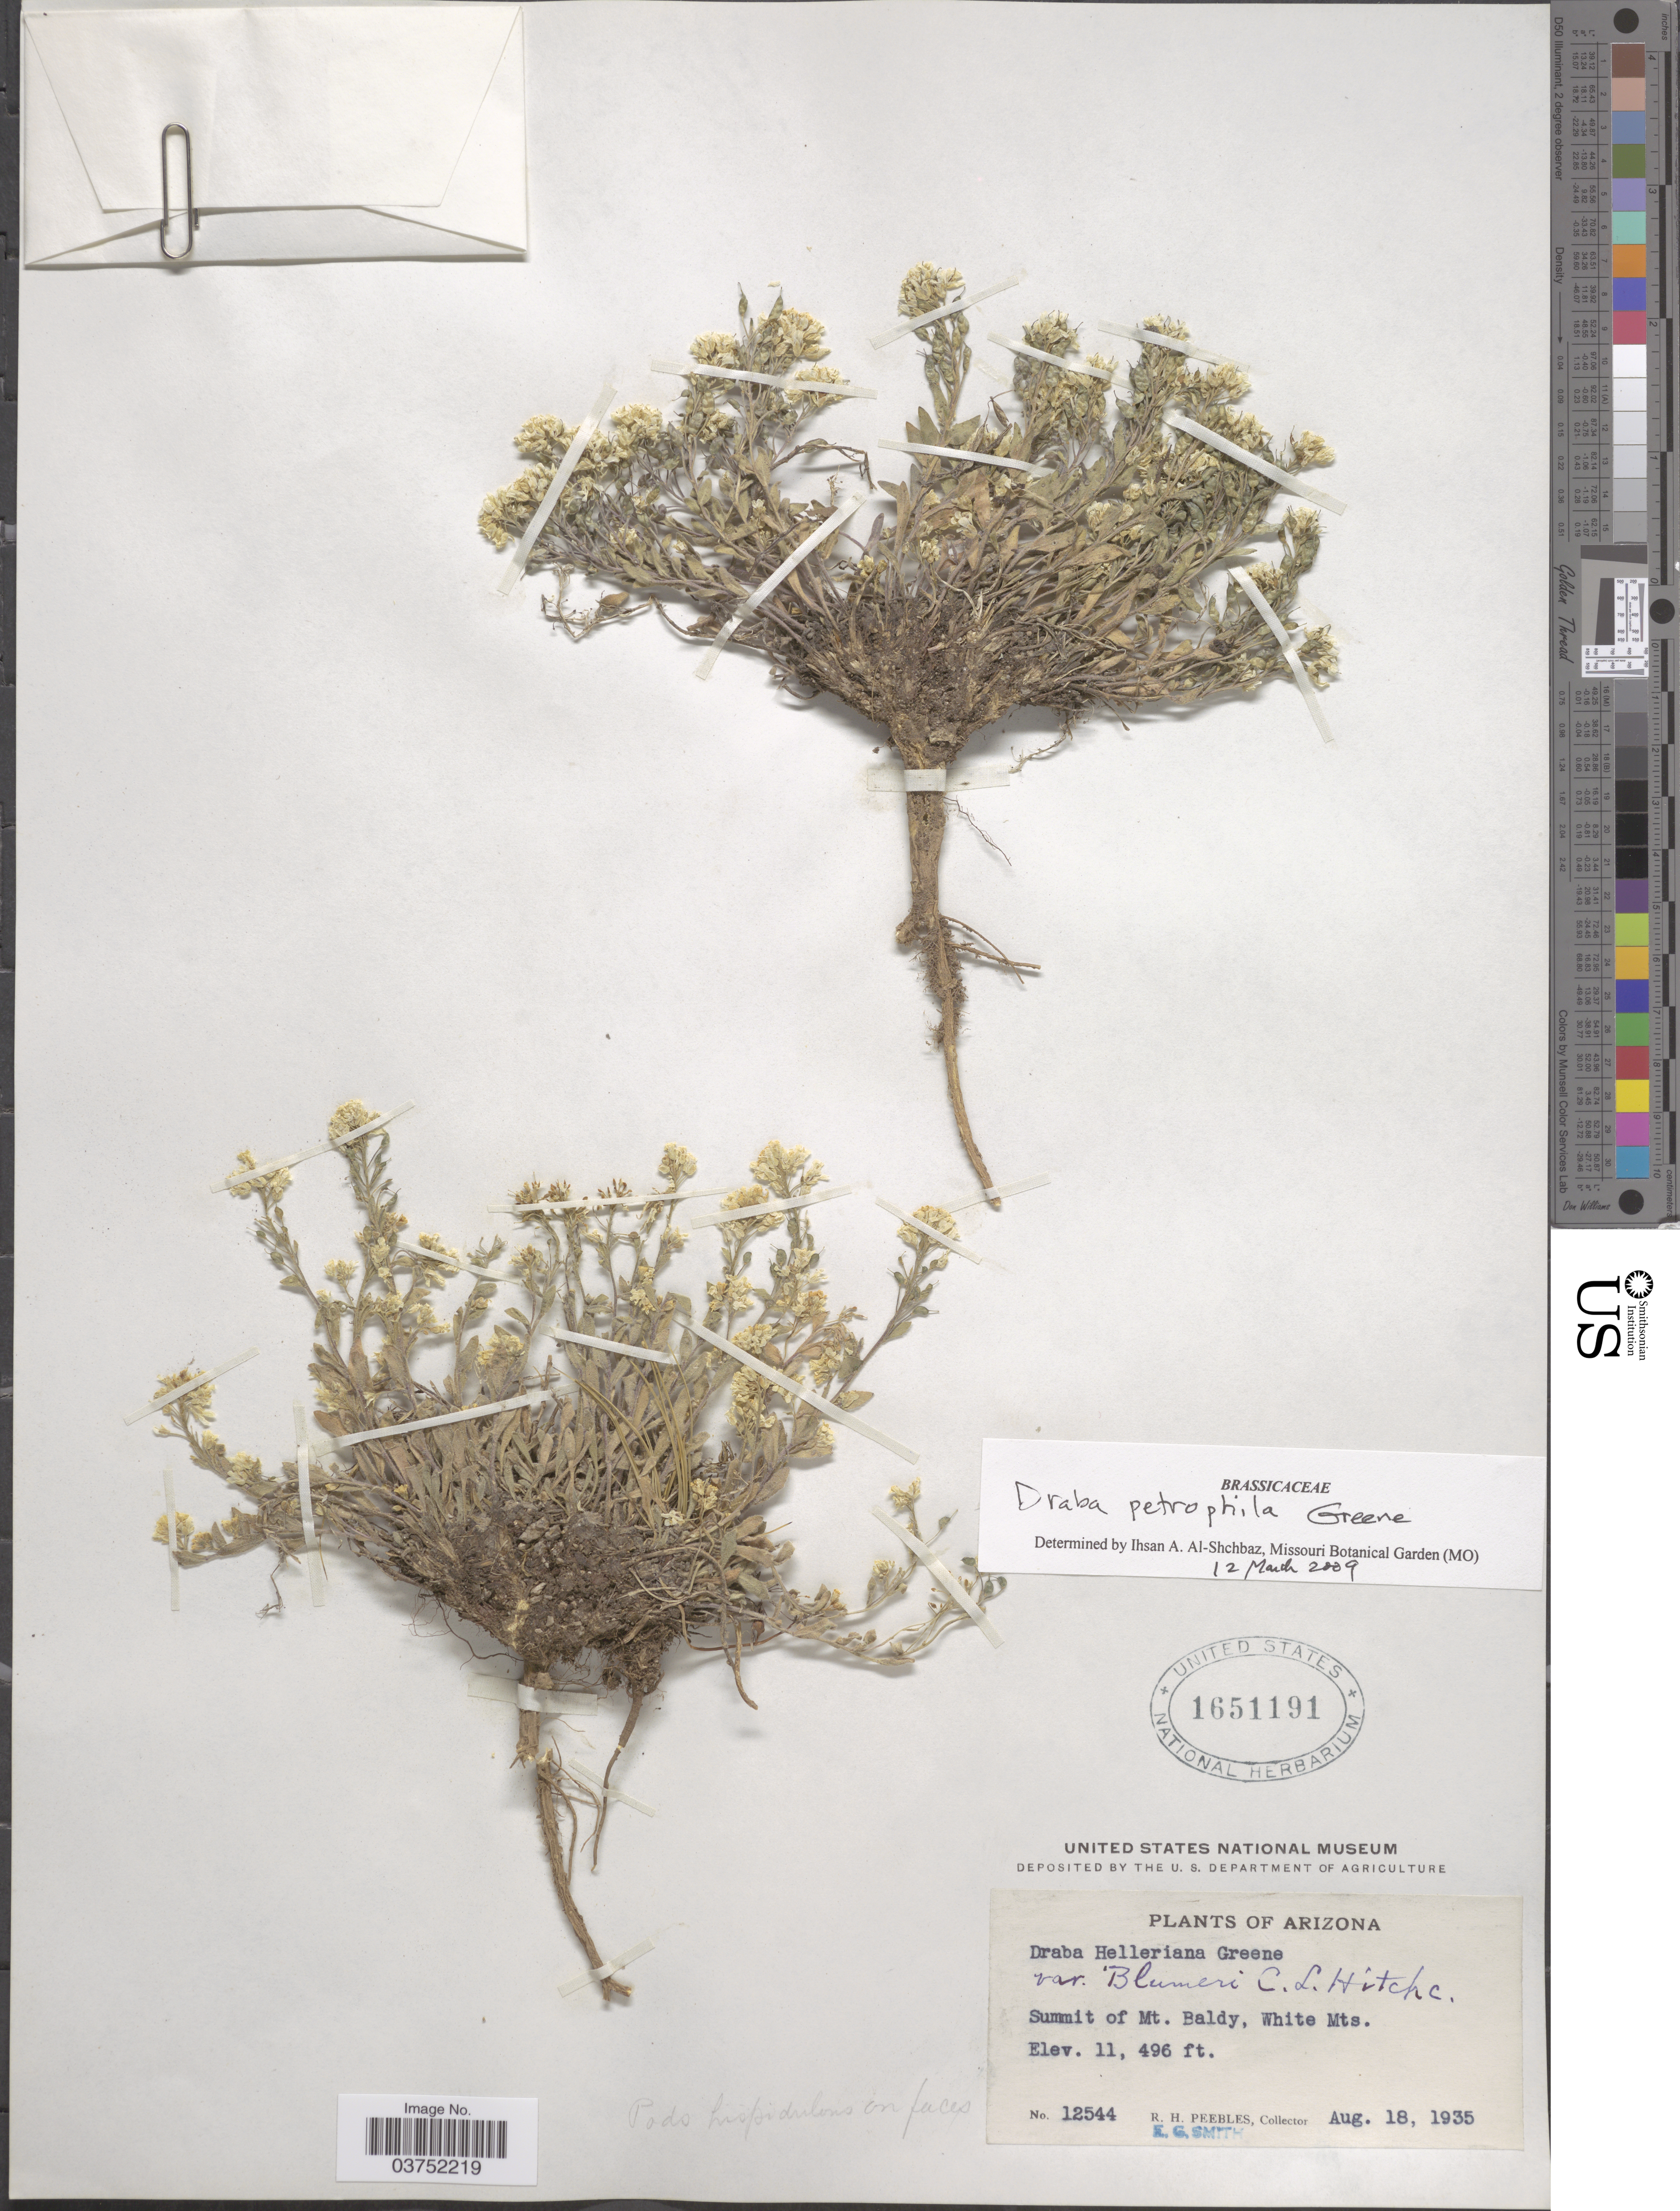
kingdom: Plantae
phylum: Tracheophyta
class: Magnoliopsida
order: Brassicales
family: Brassicaceae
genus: Draba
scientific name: Draba petrophila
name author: Greene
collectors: R. H. Peebles & E. G. Smith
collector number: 12544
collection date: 1935-08-18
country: United States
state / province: Arizona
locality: Summit of Mt. Baldy, White Mts.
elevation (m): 3504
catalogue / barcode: US 1651191